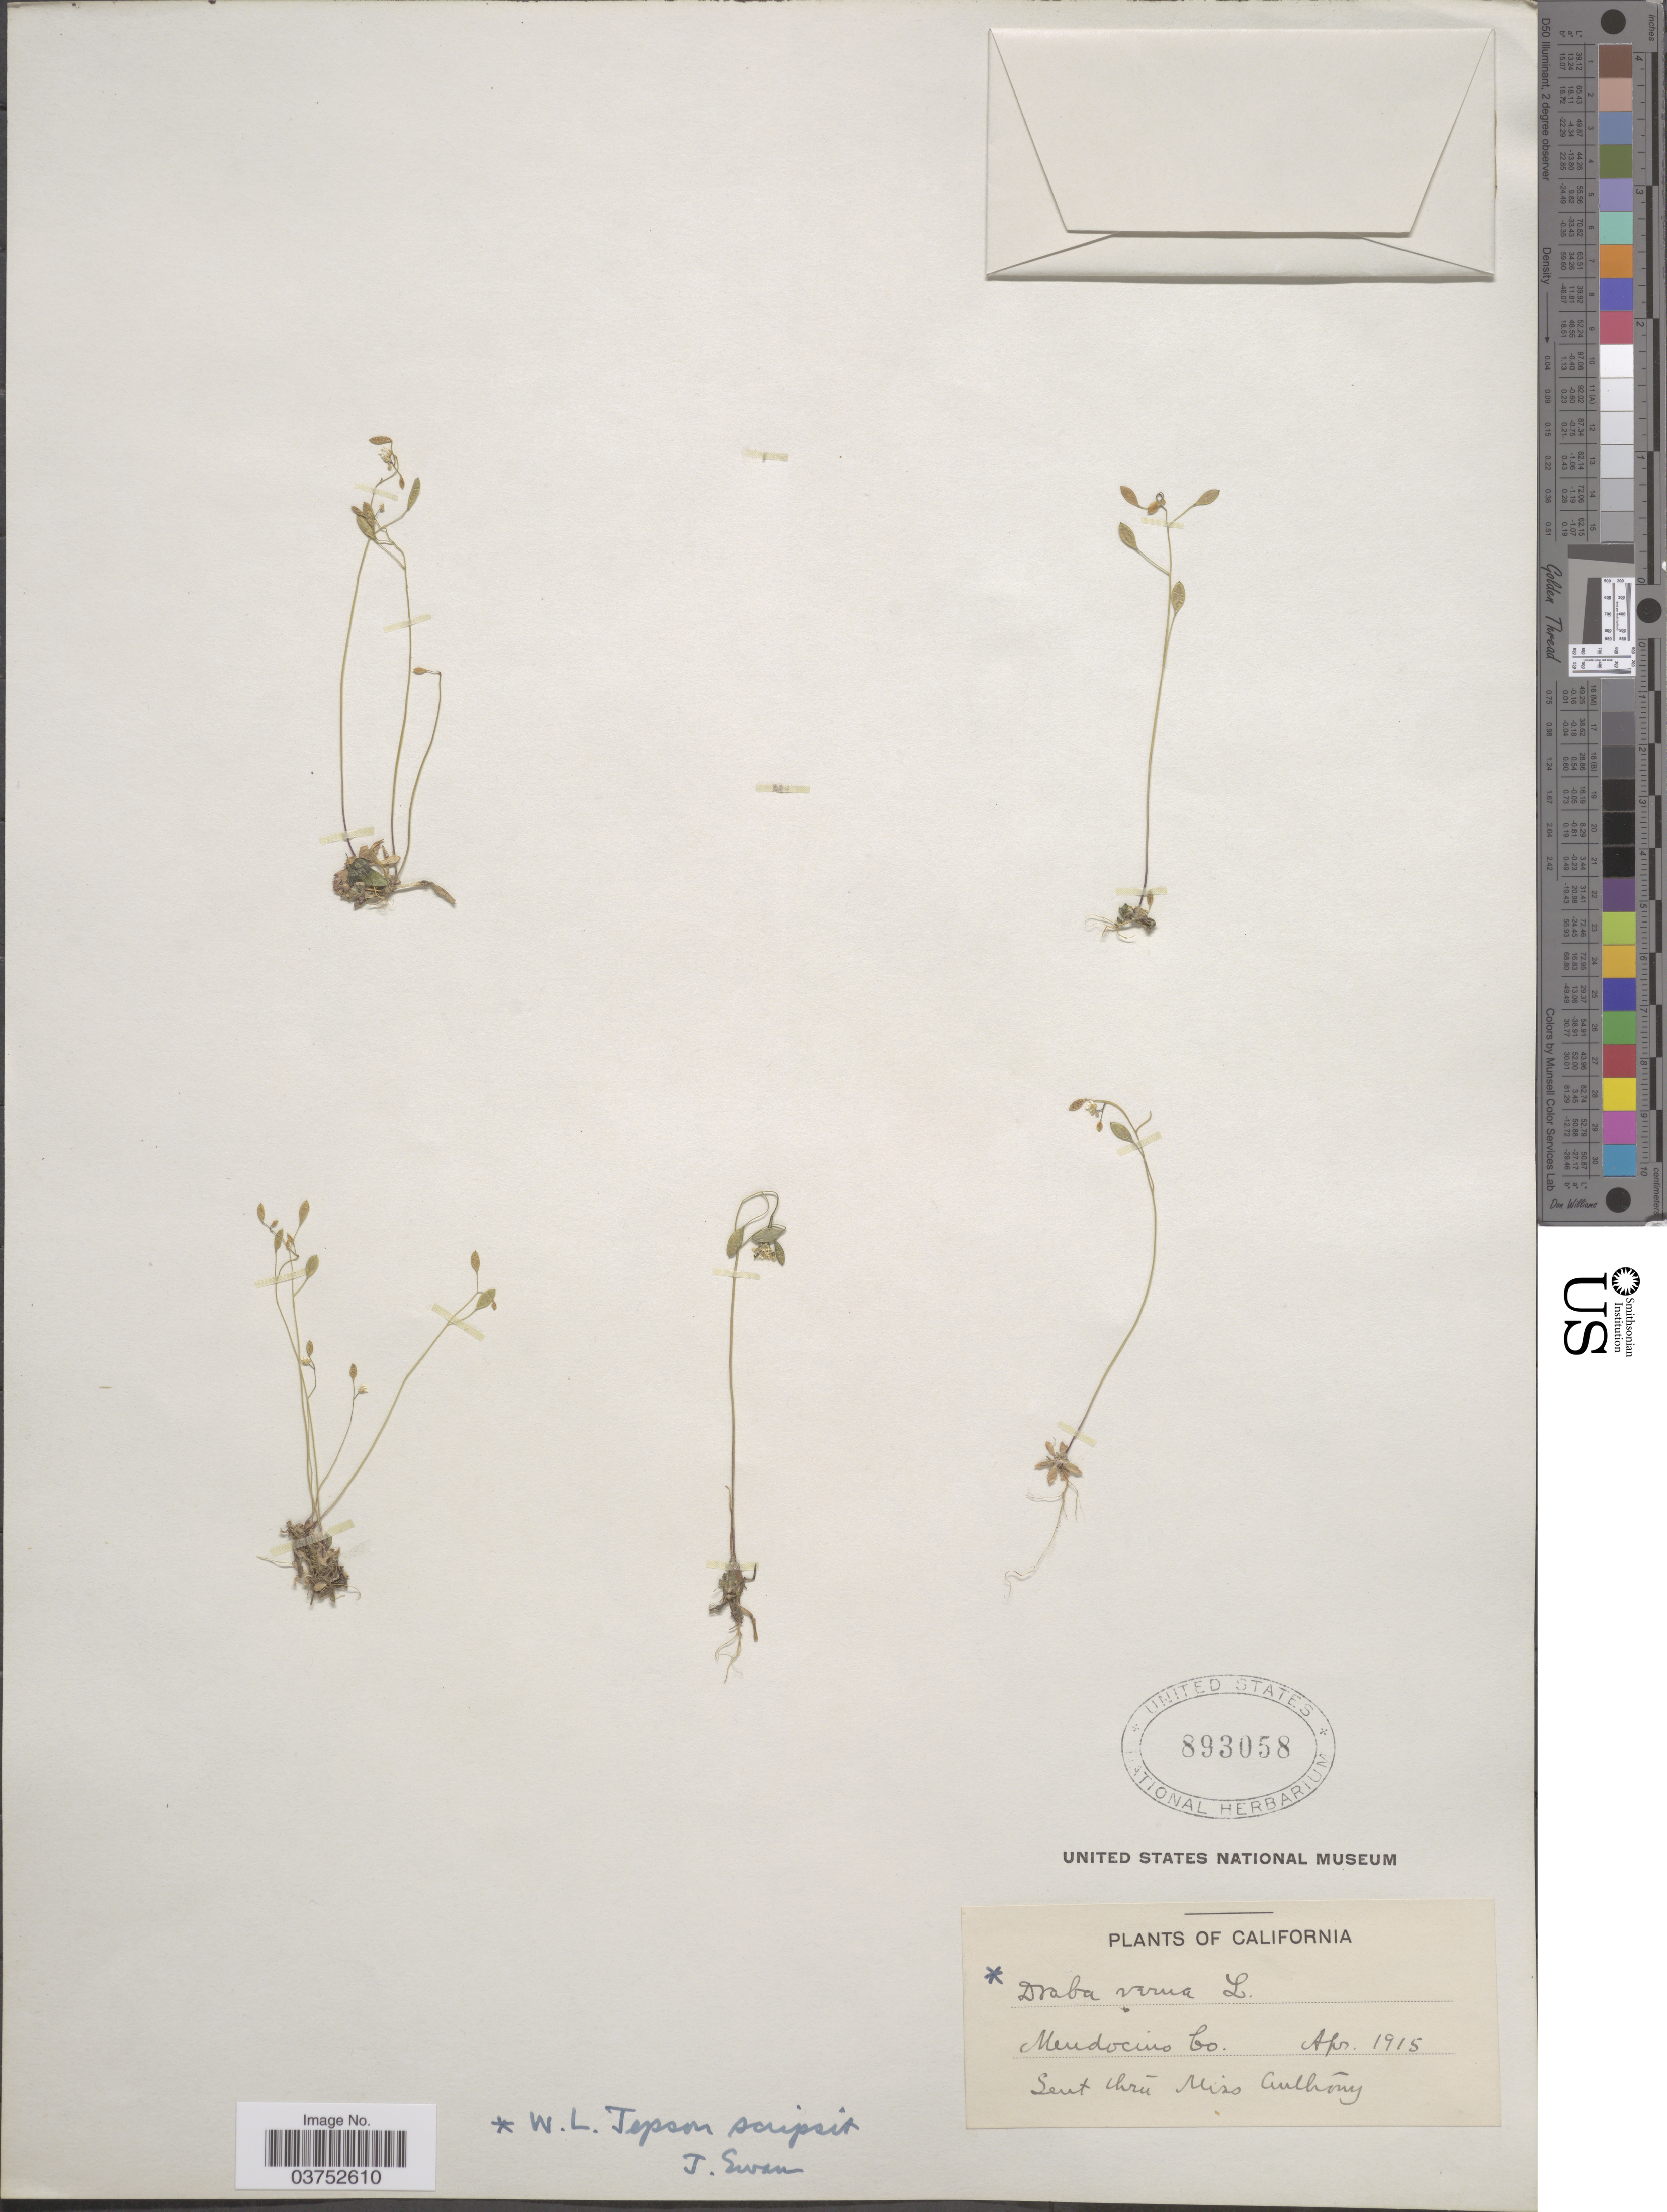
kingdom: Plantae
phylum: Tracheophyta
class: Magnoliopsida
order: Brassicales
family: Brassicaceae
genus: Draba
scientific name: Draba verna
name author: L.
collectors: J. A. Ewan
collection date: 1915-04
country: United States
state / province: California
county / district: Mendocino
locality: Mendocino Co.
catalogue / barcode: US 893058